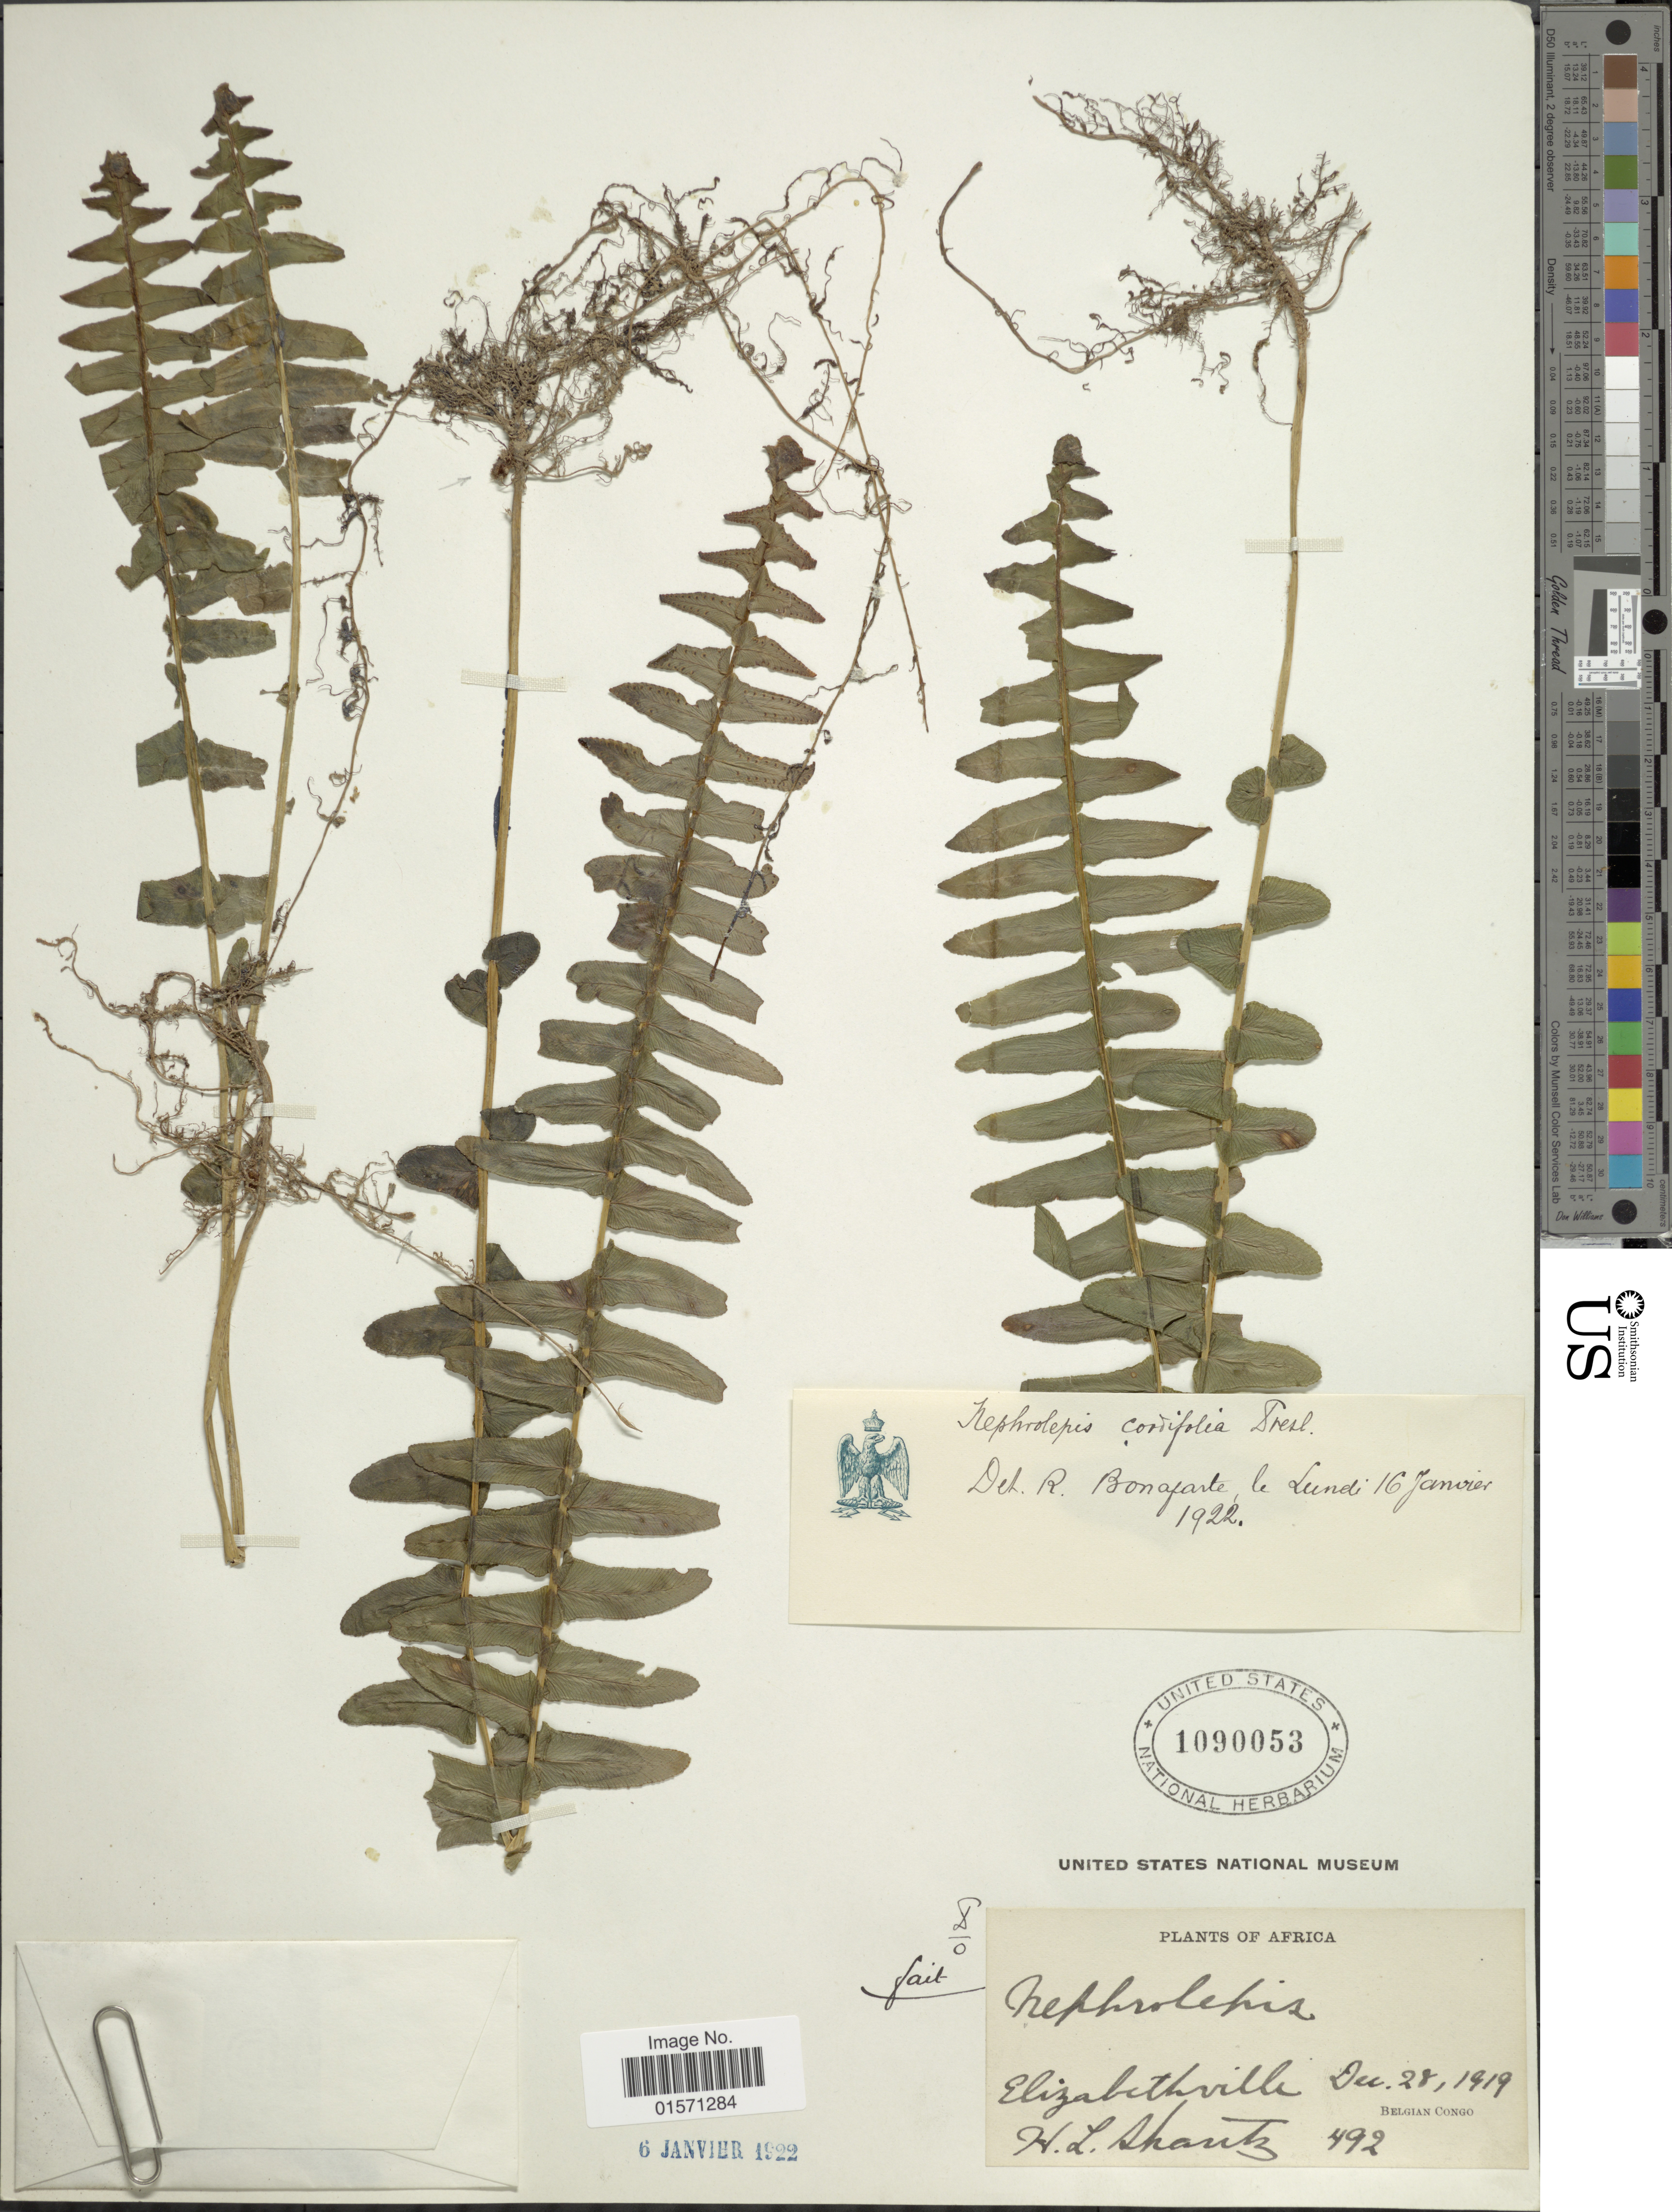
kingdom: Plantae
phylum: Tracheophyta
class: Polypodiopsida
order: Polypodiales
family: Nephrolepidaceae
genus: Nephrolepis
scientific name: Nephrolepis tuberosa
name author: (Willd.) C. Presl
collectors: H. Shautz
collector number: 492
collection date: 1919-12-28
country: Congo, Democratic Republic of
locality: Elizabethville. Belgian Congo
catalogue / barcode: US 1090053